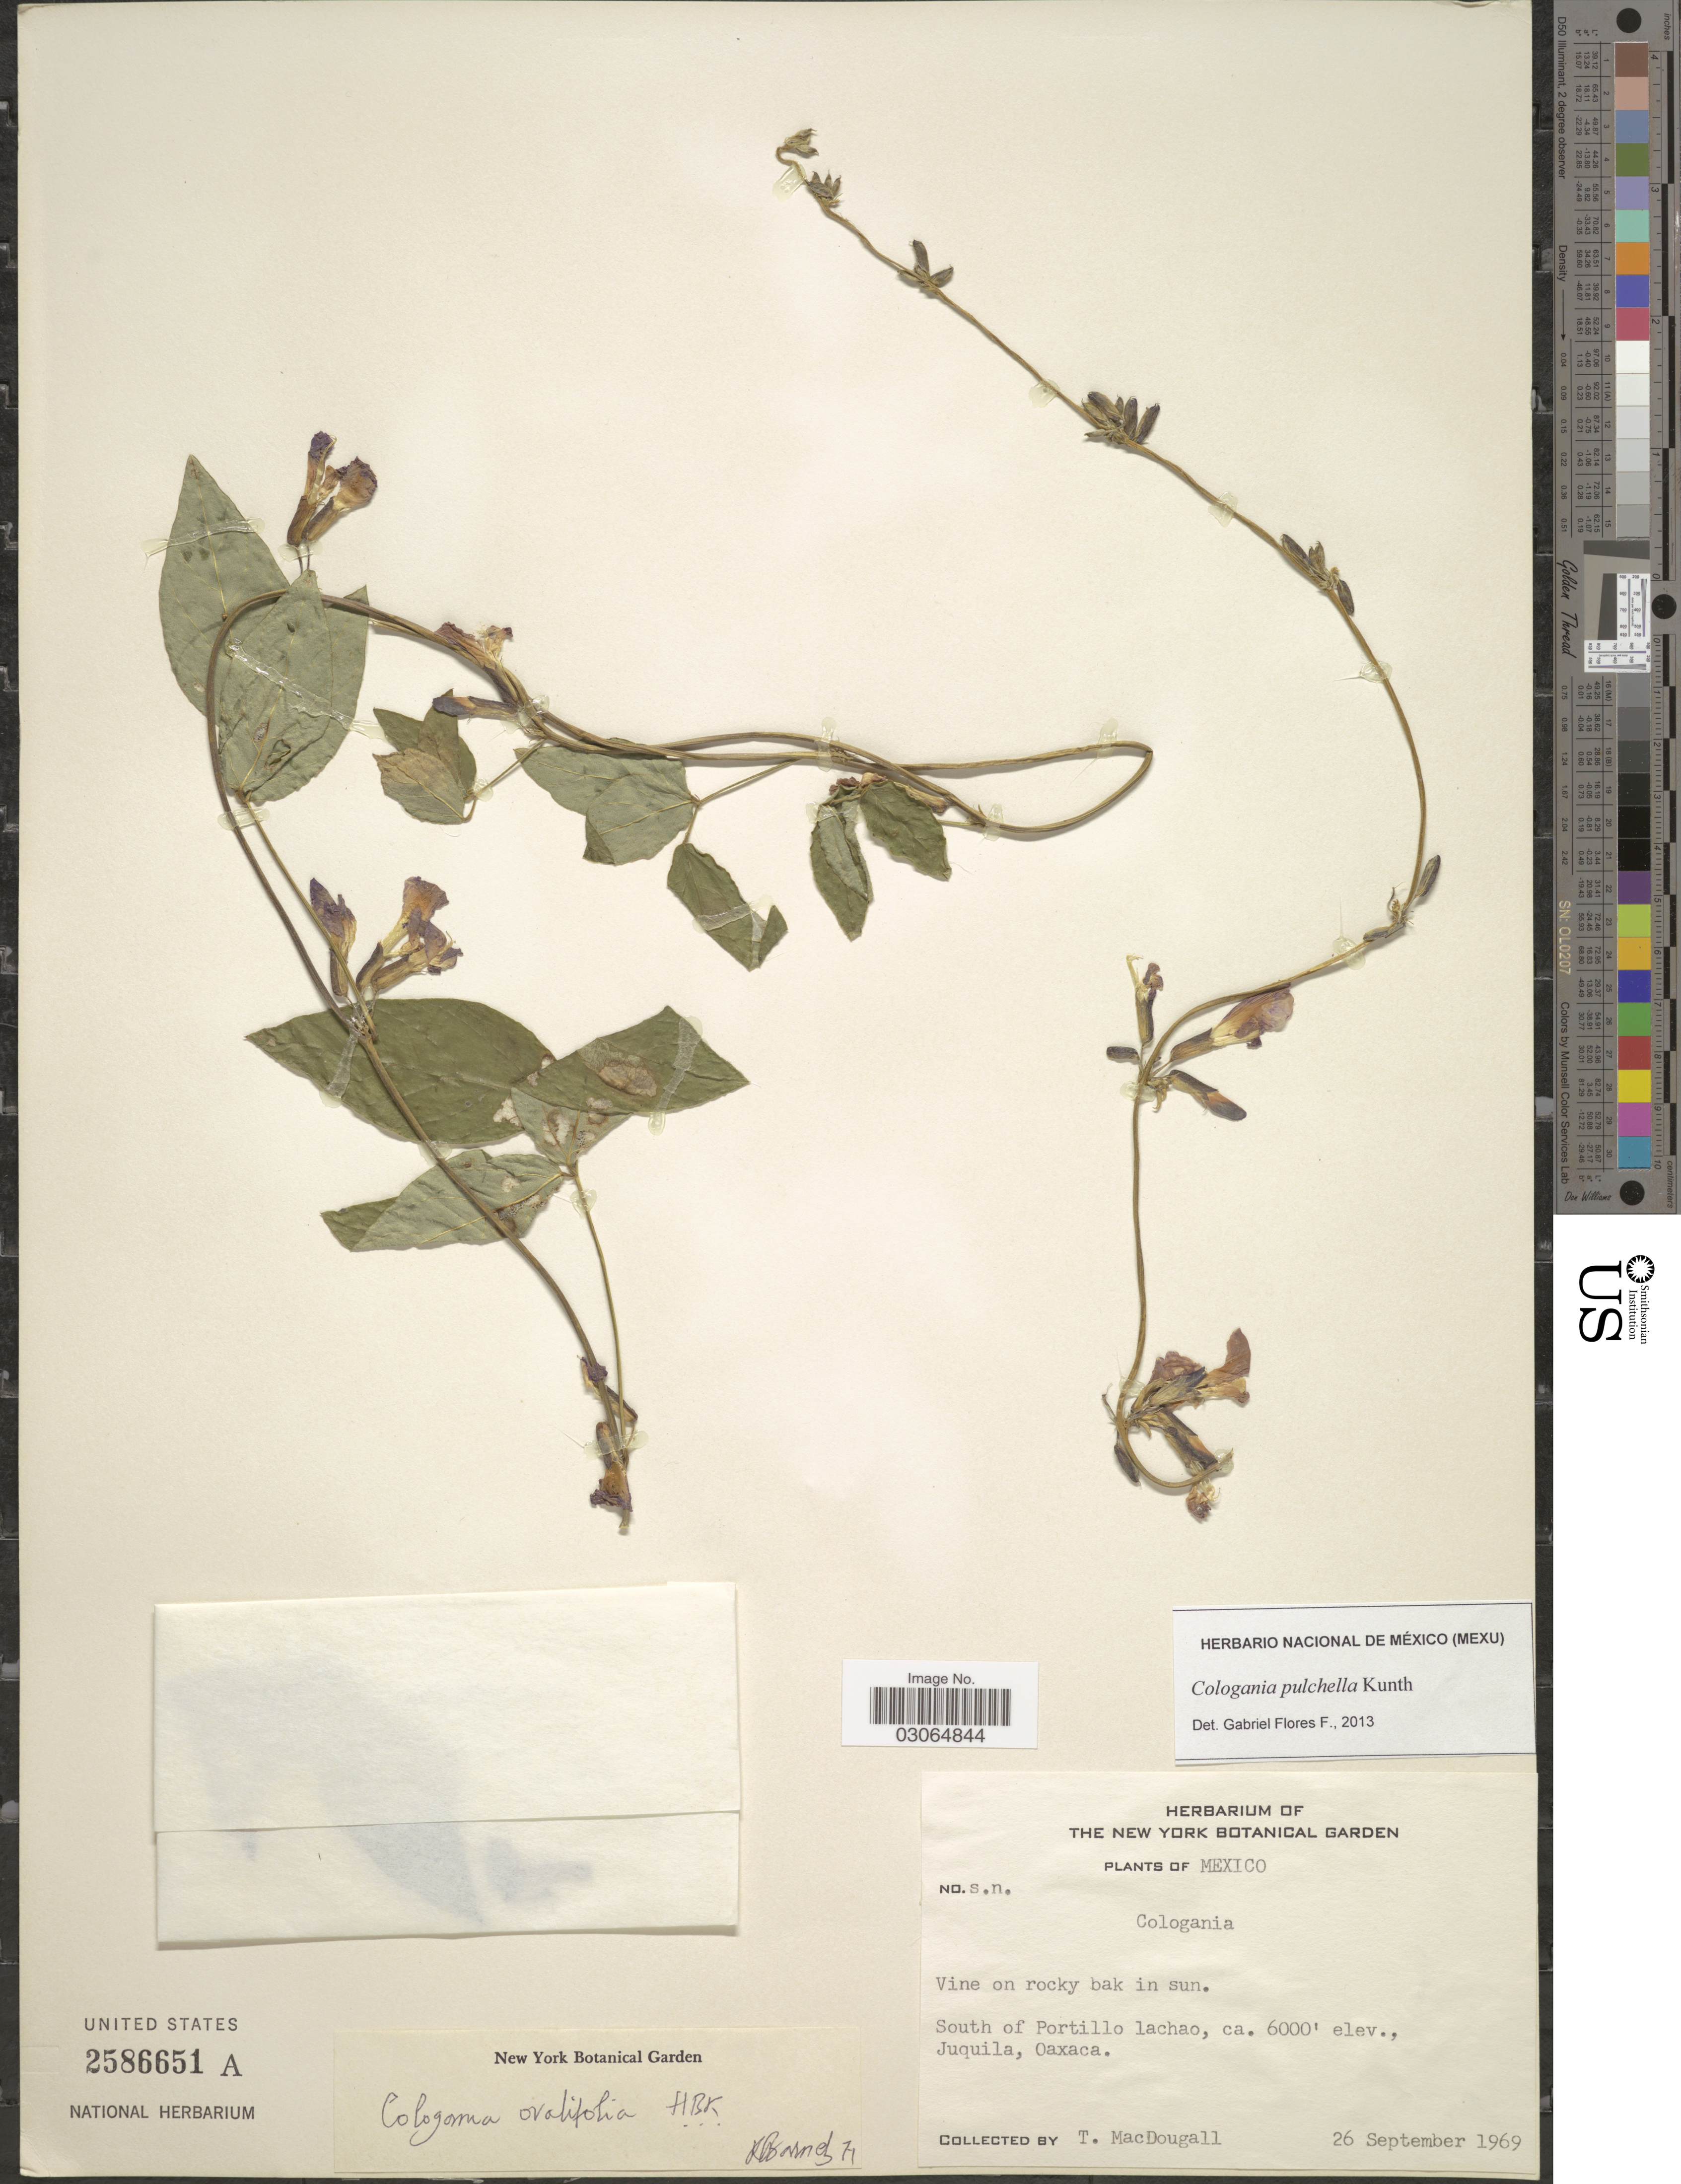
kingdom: Plantae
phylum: Tracheophyta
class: Magnoliopsida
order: Fabales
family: Fabaceae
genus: Cologania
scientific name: Cologania broussonetii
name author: (Balb.) DC.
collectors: T. B. MacDougall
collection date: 1969-09-26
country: Mexico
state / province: Oaxaca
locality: South of Portillo lachao, Juquila.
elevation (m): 1829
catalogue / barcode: US 2586651A